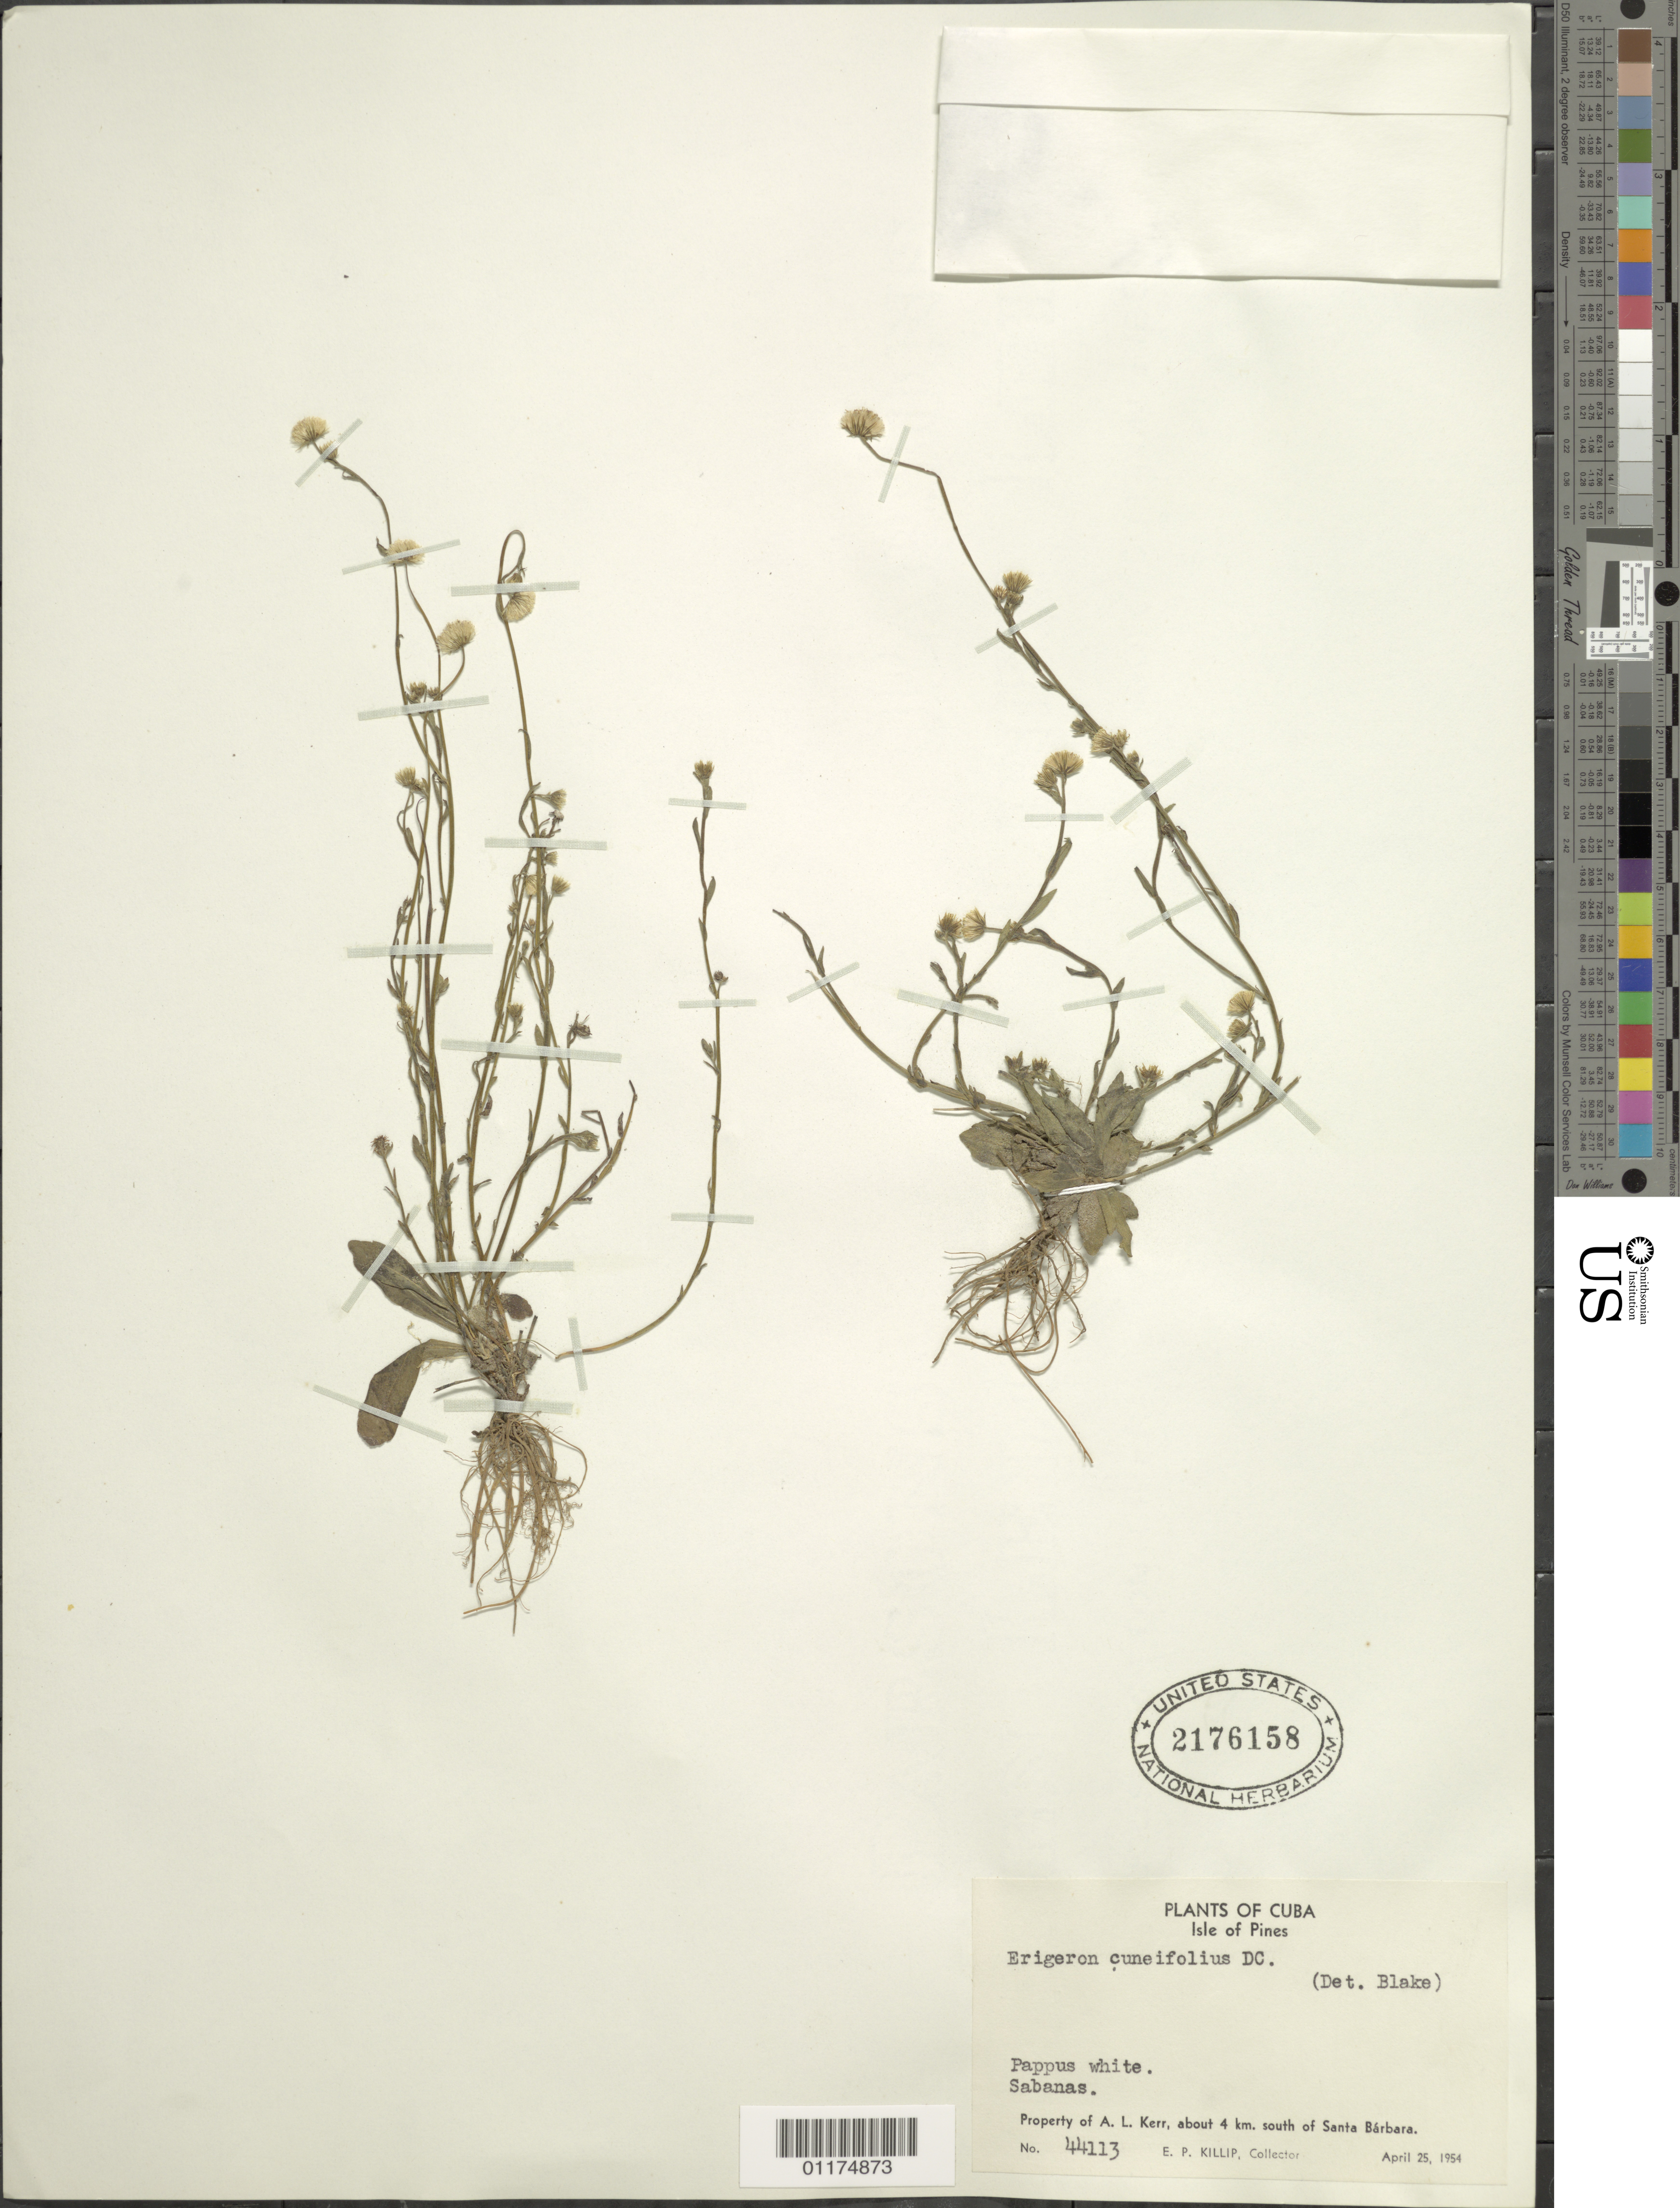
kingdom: Plantae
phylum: Tracheophyta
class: Magnoliopsida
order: Asterales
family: Asteraceae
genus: Erigeron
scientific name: Erigeron cuneifolius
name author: DC.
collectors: E. P. Killip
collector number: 44113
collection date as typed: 25 Apr 1954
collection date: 1954-04-25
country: Cuba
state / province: Isla de la Juventud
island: Isla de la Juventud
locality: Property of A. L. Kerr, about 4 km. south of Santa Barbara. Sabanas.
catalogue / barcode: US 2176158